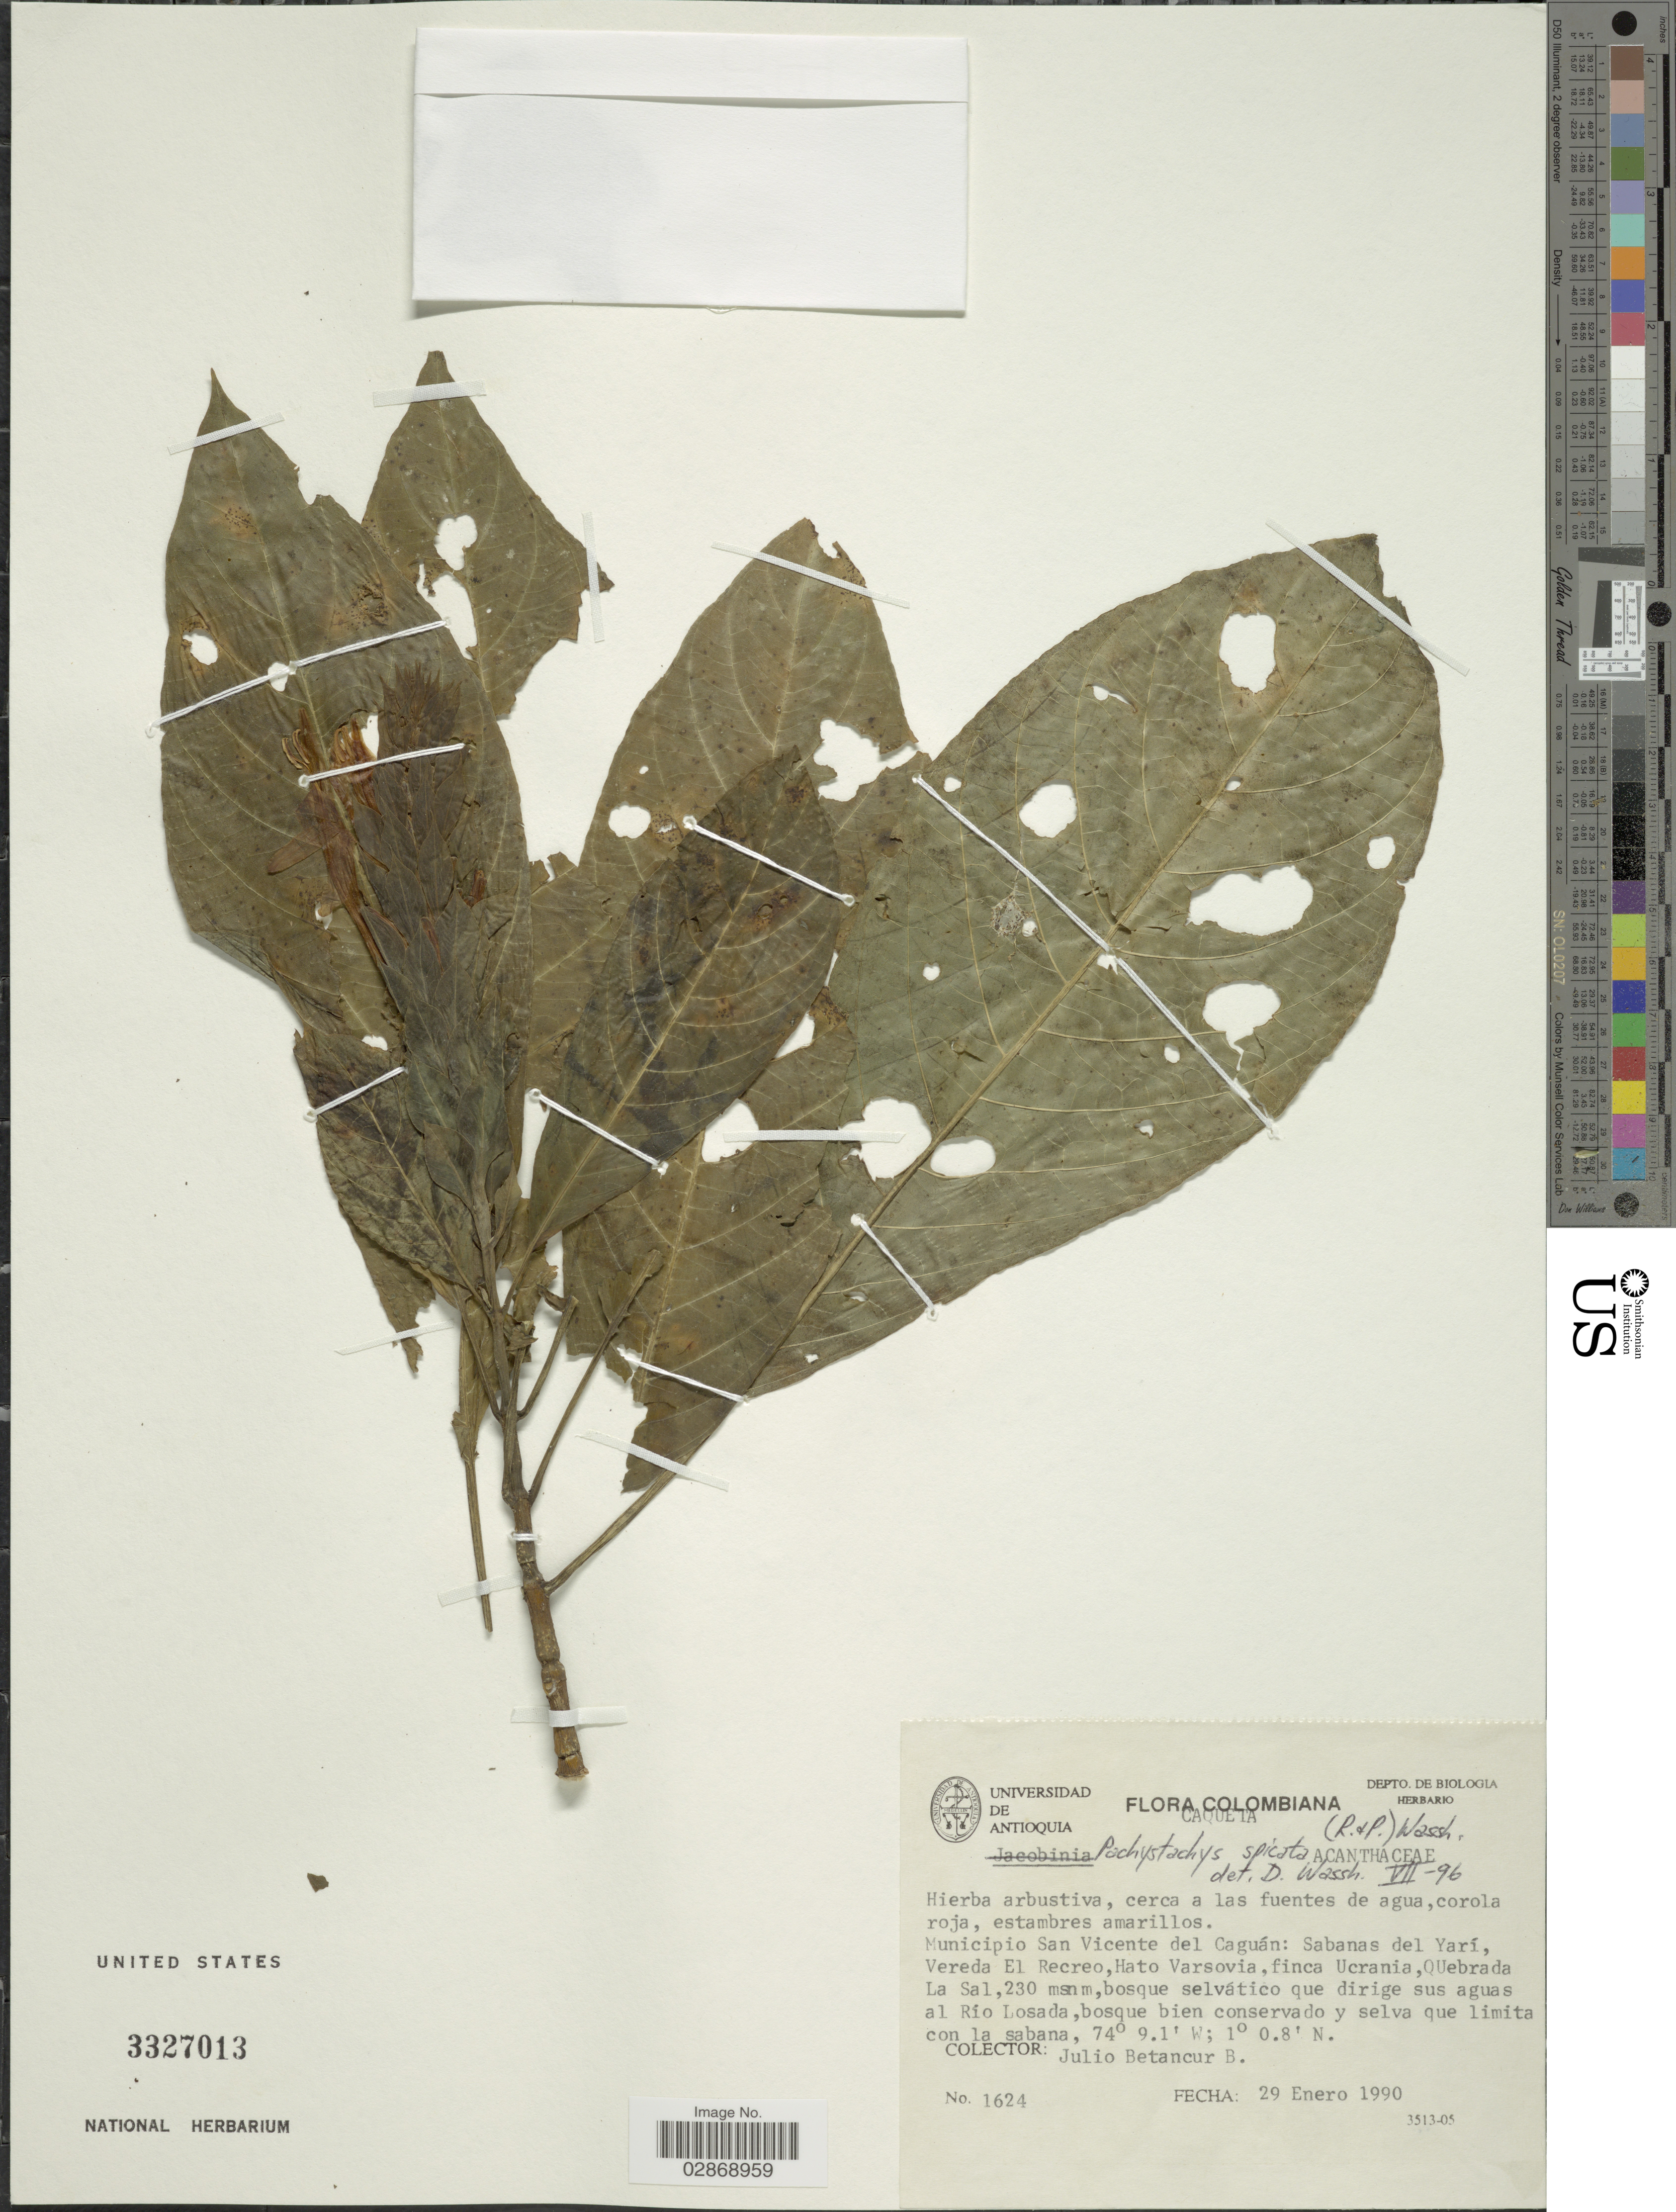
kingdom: Plantae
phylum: Tracheophyta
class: Magnoliopsida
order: Lamiales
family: Acanthaceae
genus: Pachystachys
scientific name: Pachystachys spicata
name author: (Ruiz & Pav.) Wassh.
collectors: J. Betancur-B.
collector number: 1624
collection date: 1990-01-29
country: Colombia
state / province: Caquetá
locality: Municipio San Vicente del Caguán: Sabanas del Yarí, Vereda El Recreo, Hato Varsovia, finca Ucrania, Quebrada La Sal.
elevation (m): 230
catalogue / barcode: US 3327013